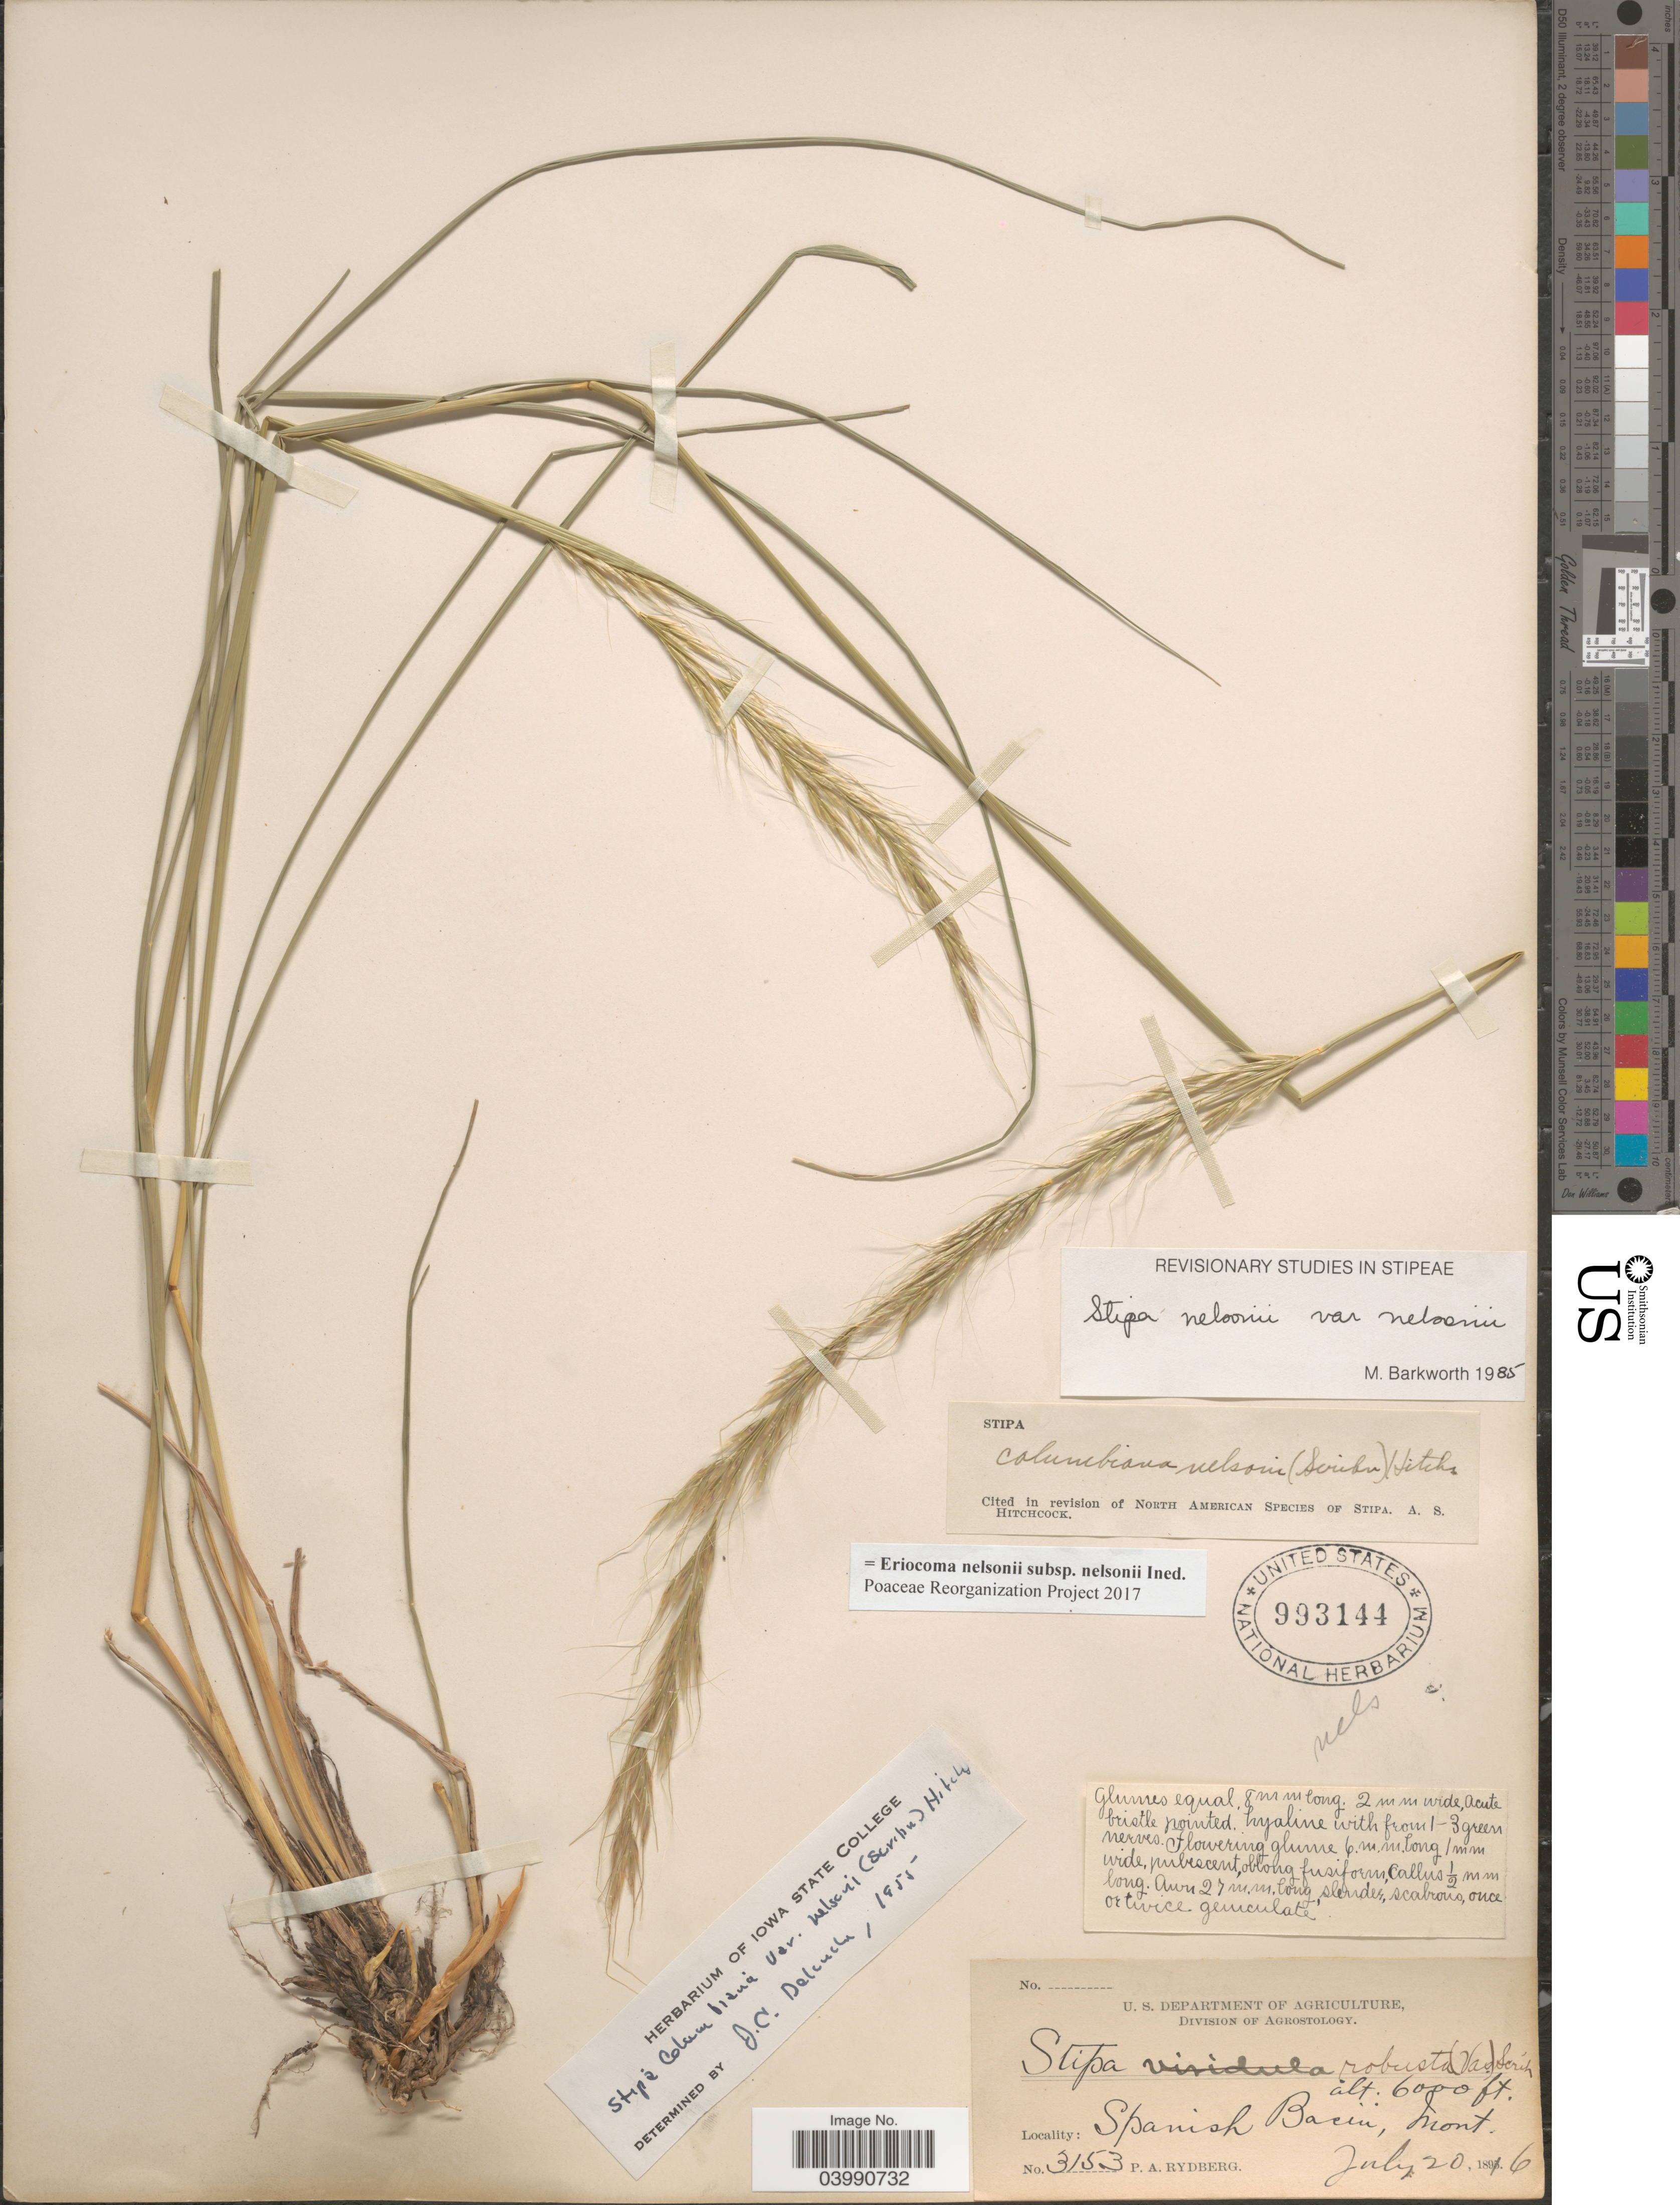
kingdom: Plantae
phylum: Tracheophyta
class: Liliopsida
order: Poales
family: Poaceae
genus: Eriocoma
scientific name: Eriocoma nelsonii subsp. nelsonii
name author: (Scribn.) Romasch.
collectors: P. A. Rydberg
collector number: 3153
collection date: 1896-07-20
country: United States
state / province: Montana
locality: Spanish Basin.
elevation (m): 1829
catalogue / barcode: US 993144